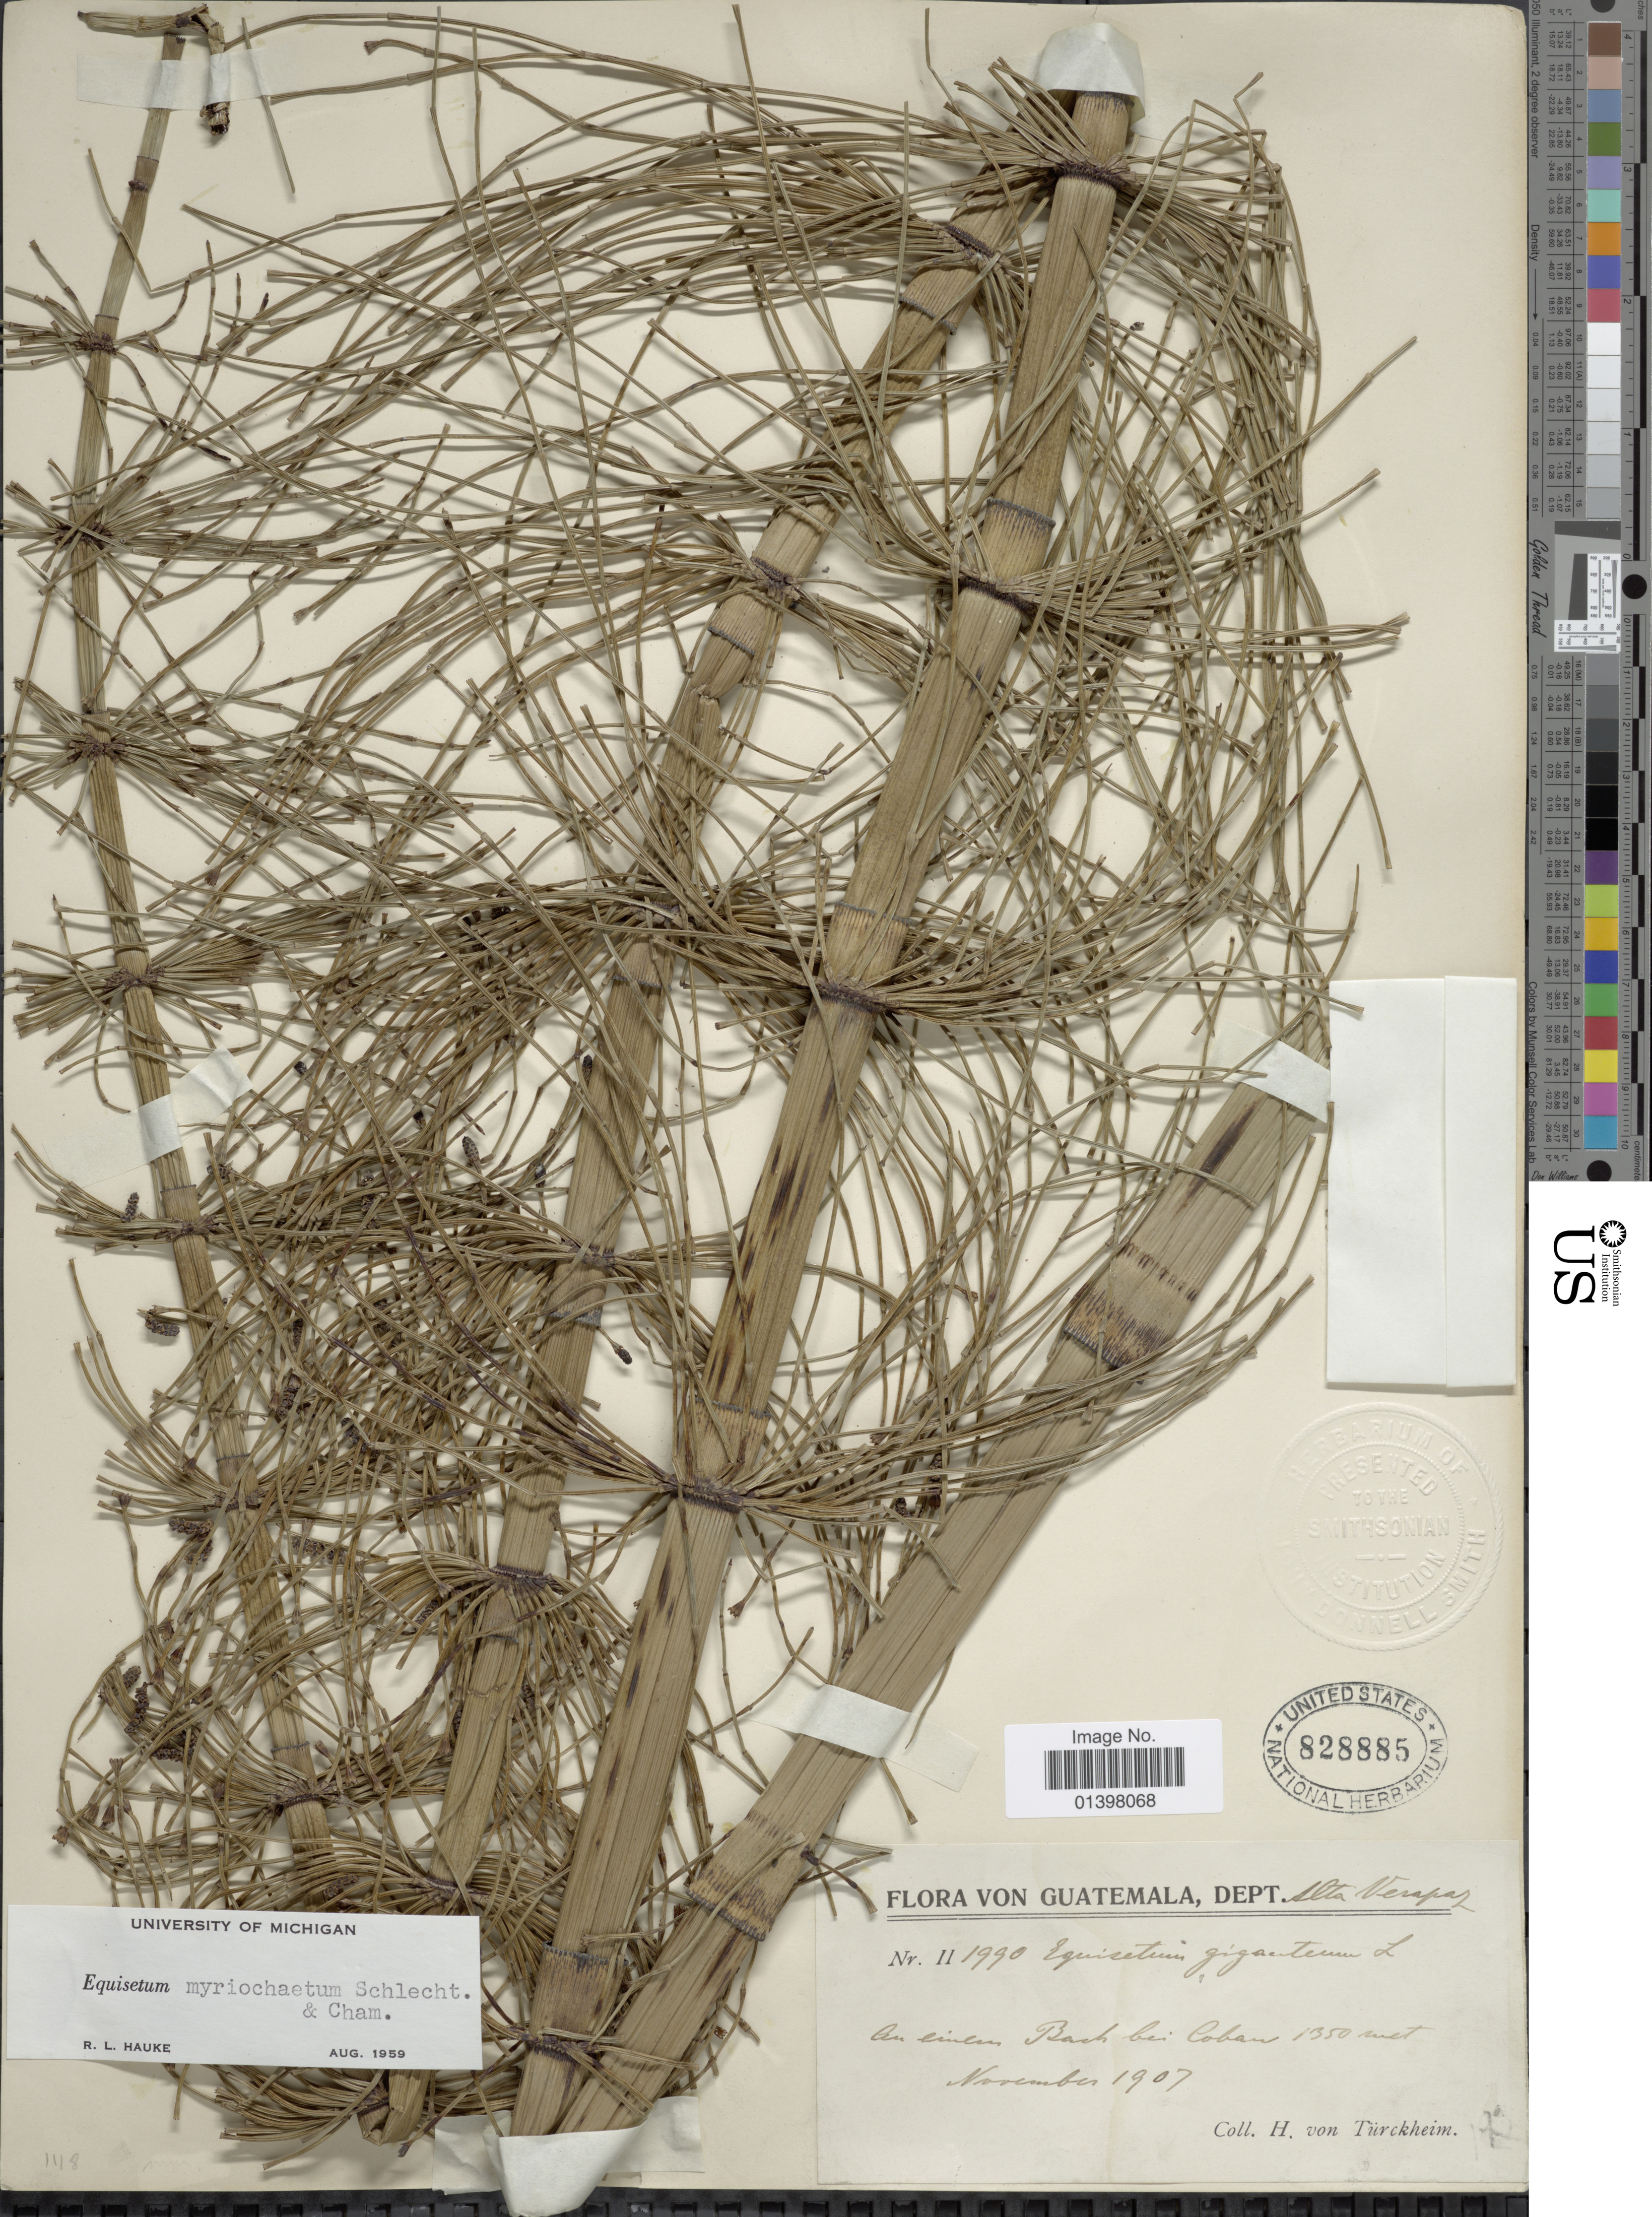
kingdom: Plantae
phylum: Tracheophyta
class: Polypodiopsida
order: Equisetales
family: Equisetaceae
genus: Equisetum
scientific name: Equisetum myriochaetum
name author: Schltdl. & Cham.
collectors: H. von Türckheim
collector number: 1990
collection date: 1907-11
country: Guatemala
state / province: Alta Verapaz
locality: An einem bach bei Cobán [on a creek at Cobán]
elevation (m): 1350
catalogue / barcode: US 828885